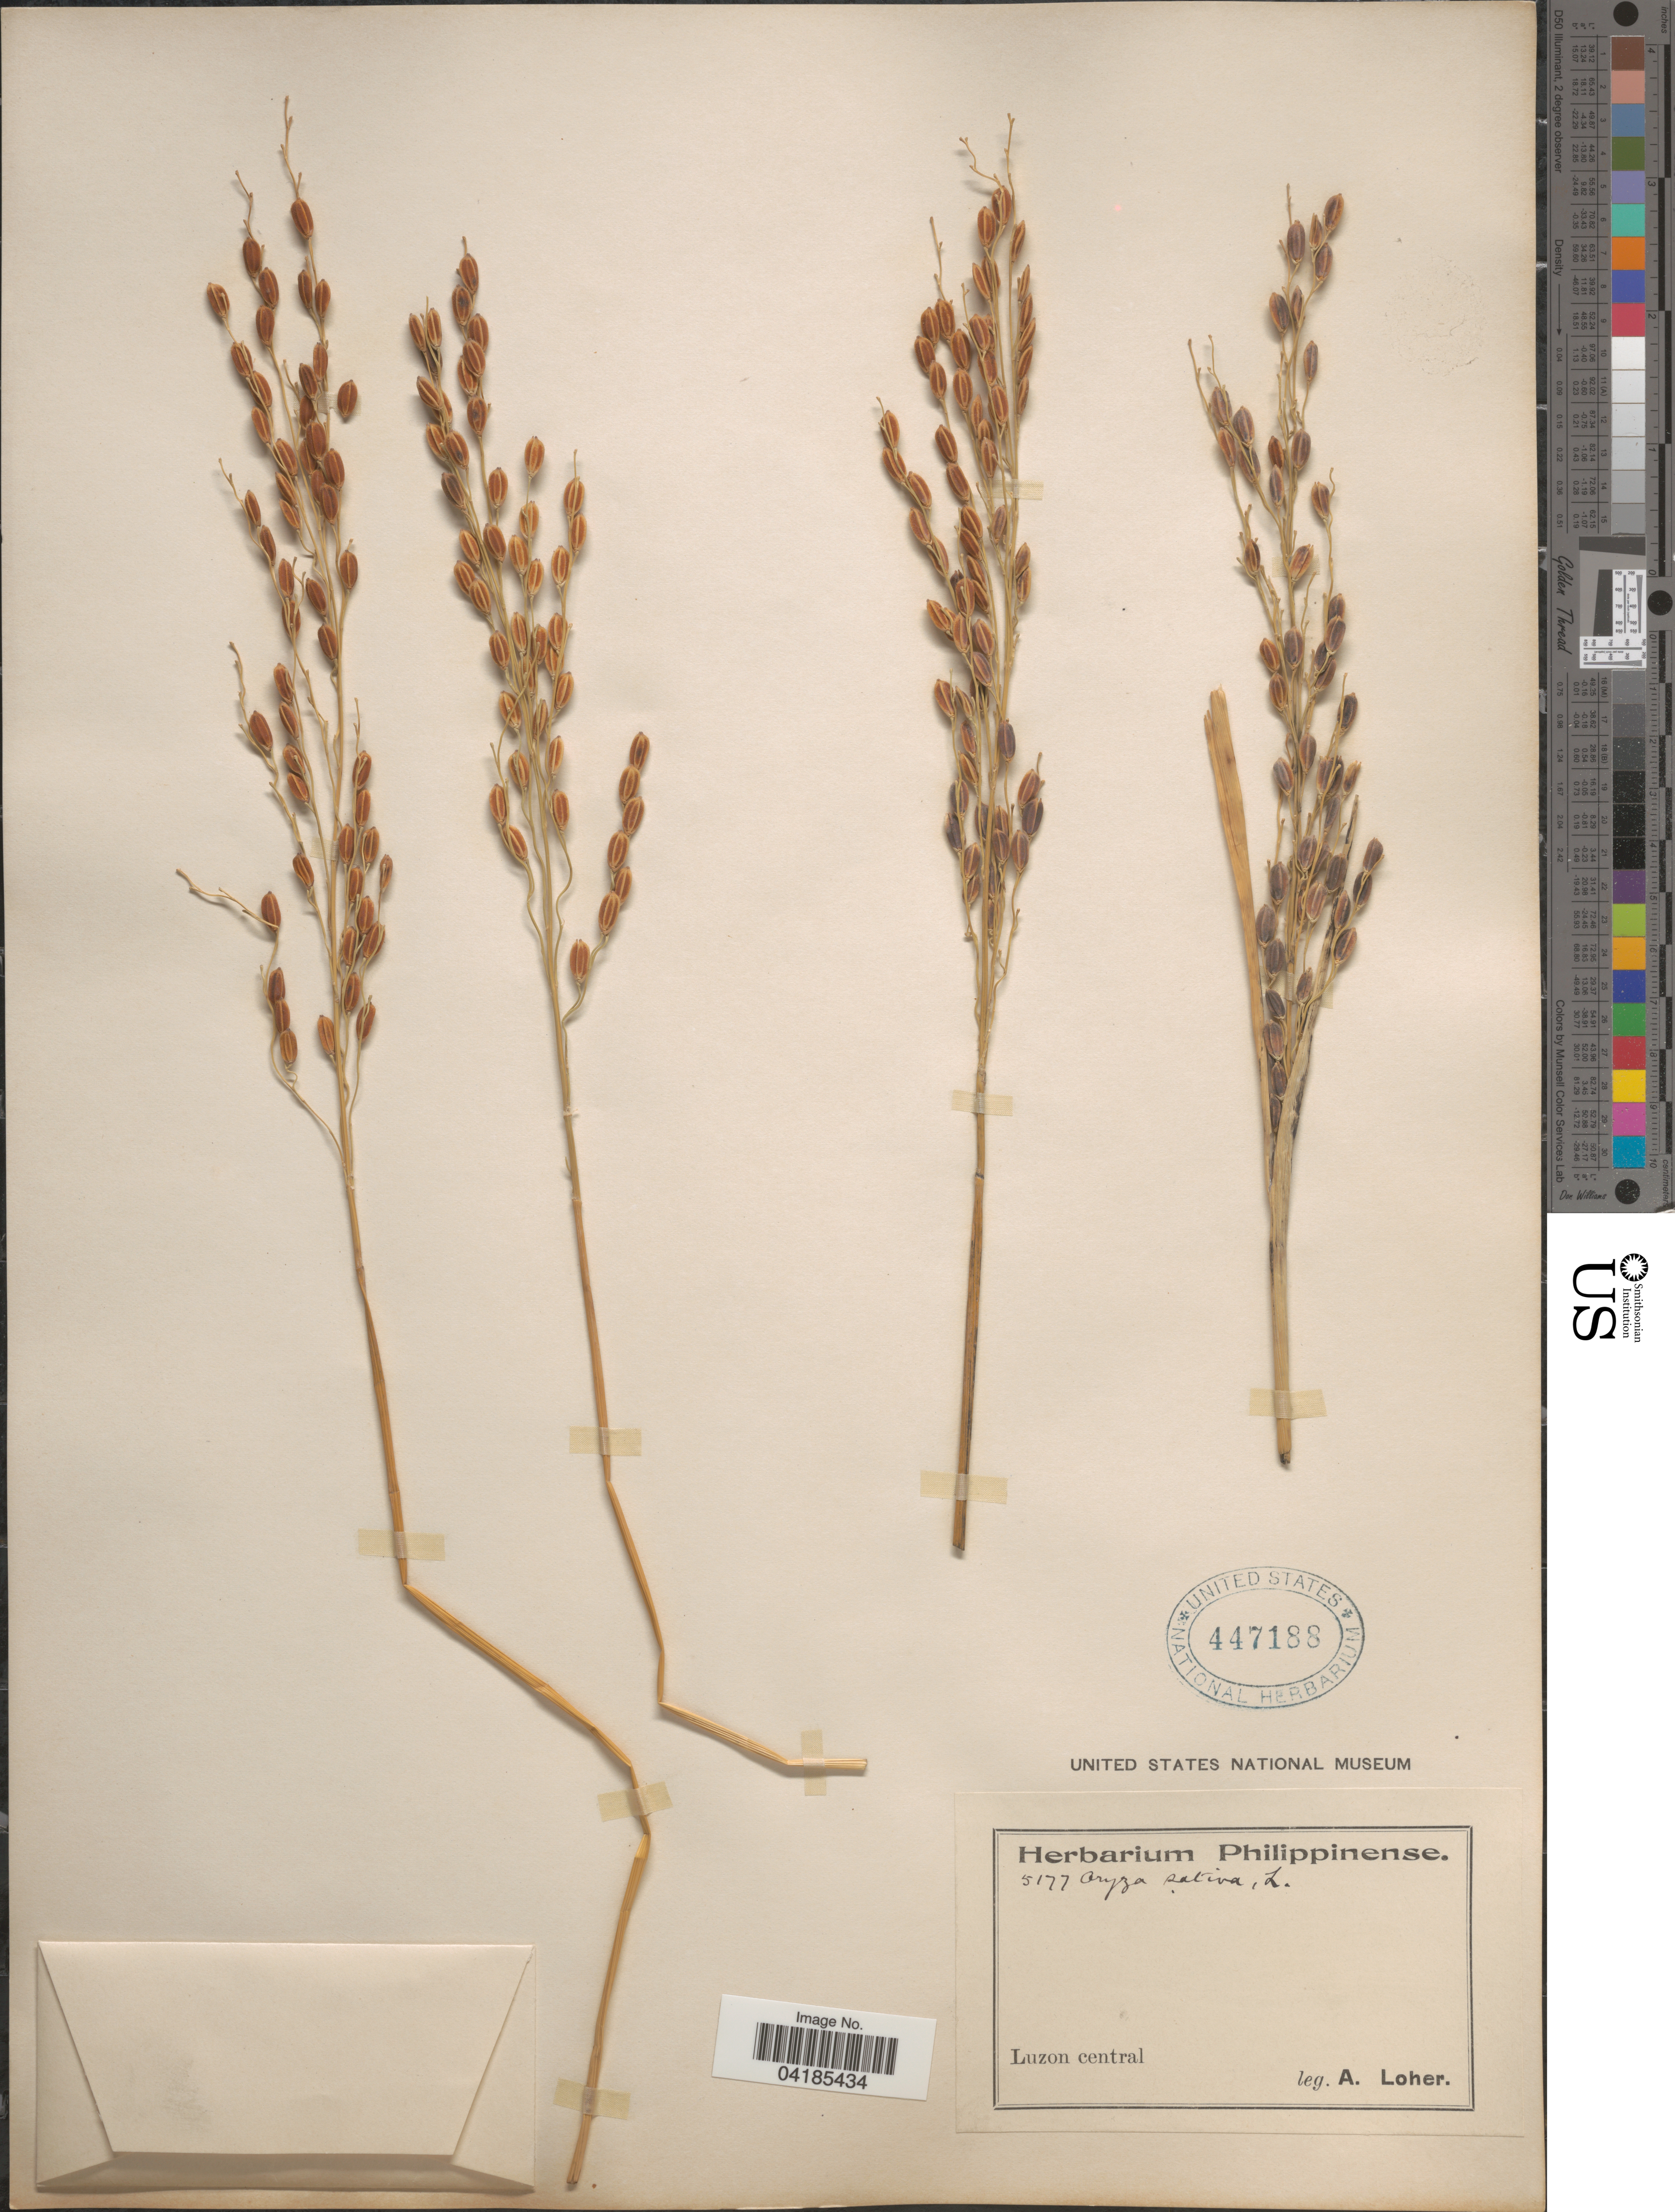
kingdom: Plantae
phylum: Tracheophyta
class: Liliopsida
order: Poales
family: Poaceae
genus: Oryza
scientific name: Oryza sativa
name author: L.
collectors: A. Loher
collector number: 5177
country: Philippines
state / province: Central Luzon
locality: Luzon central.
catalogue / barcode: US 447188